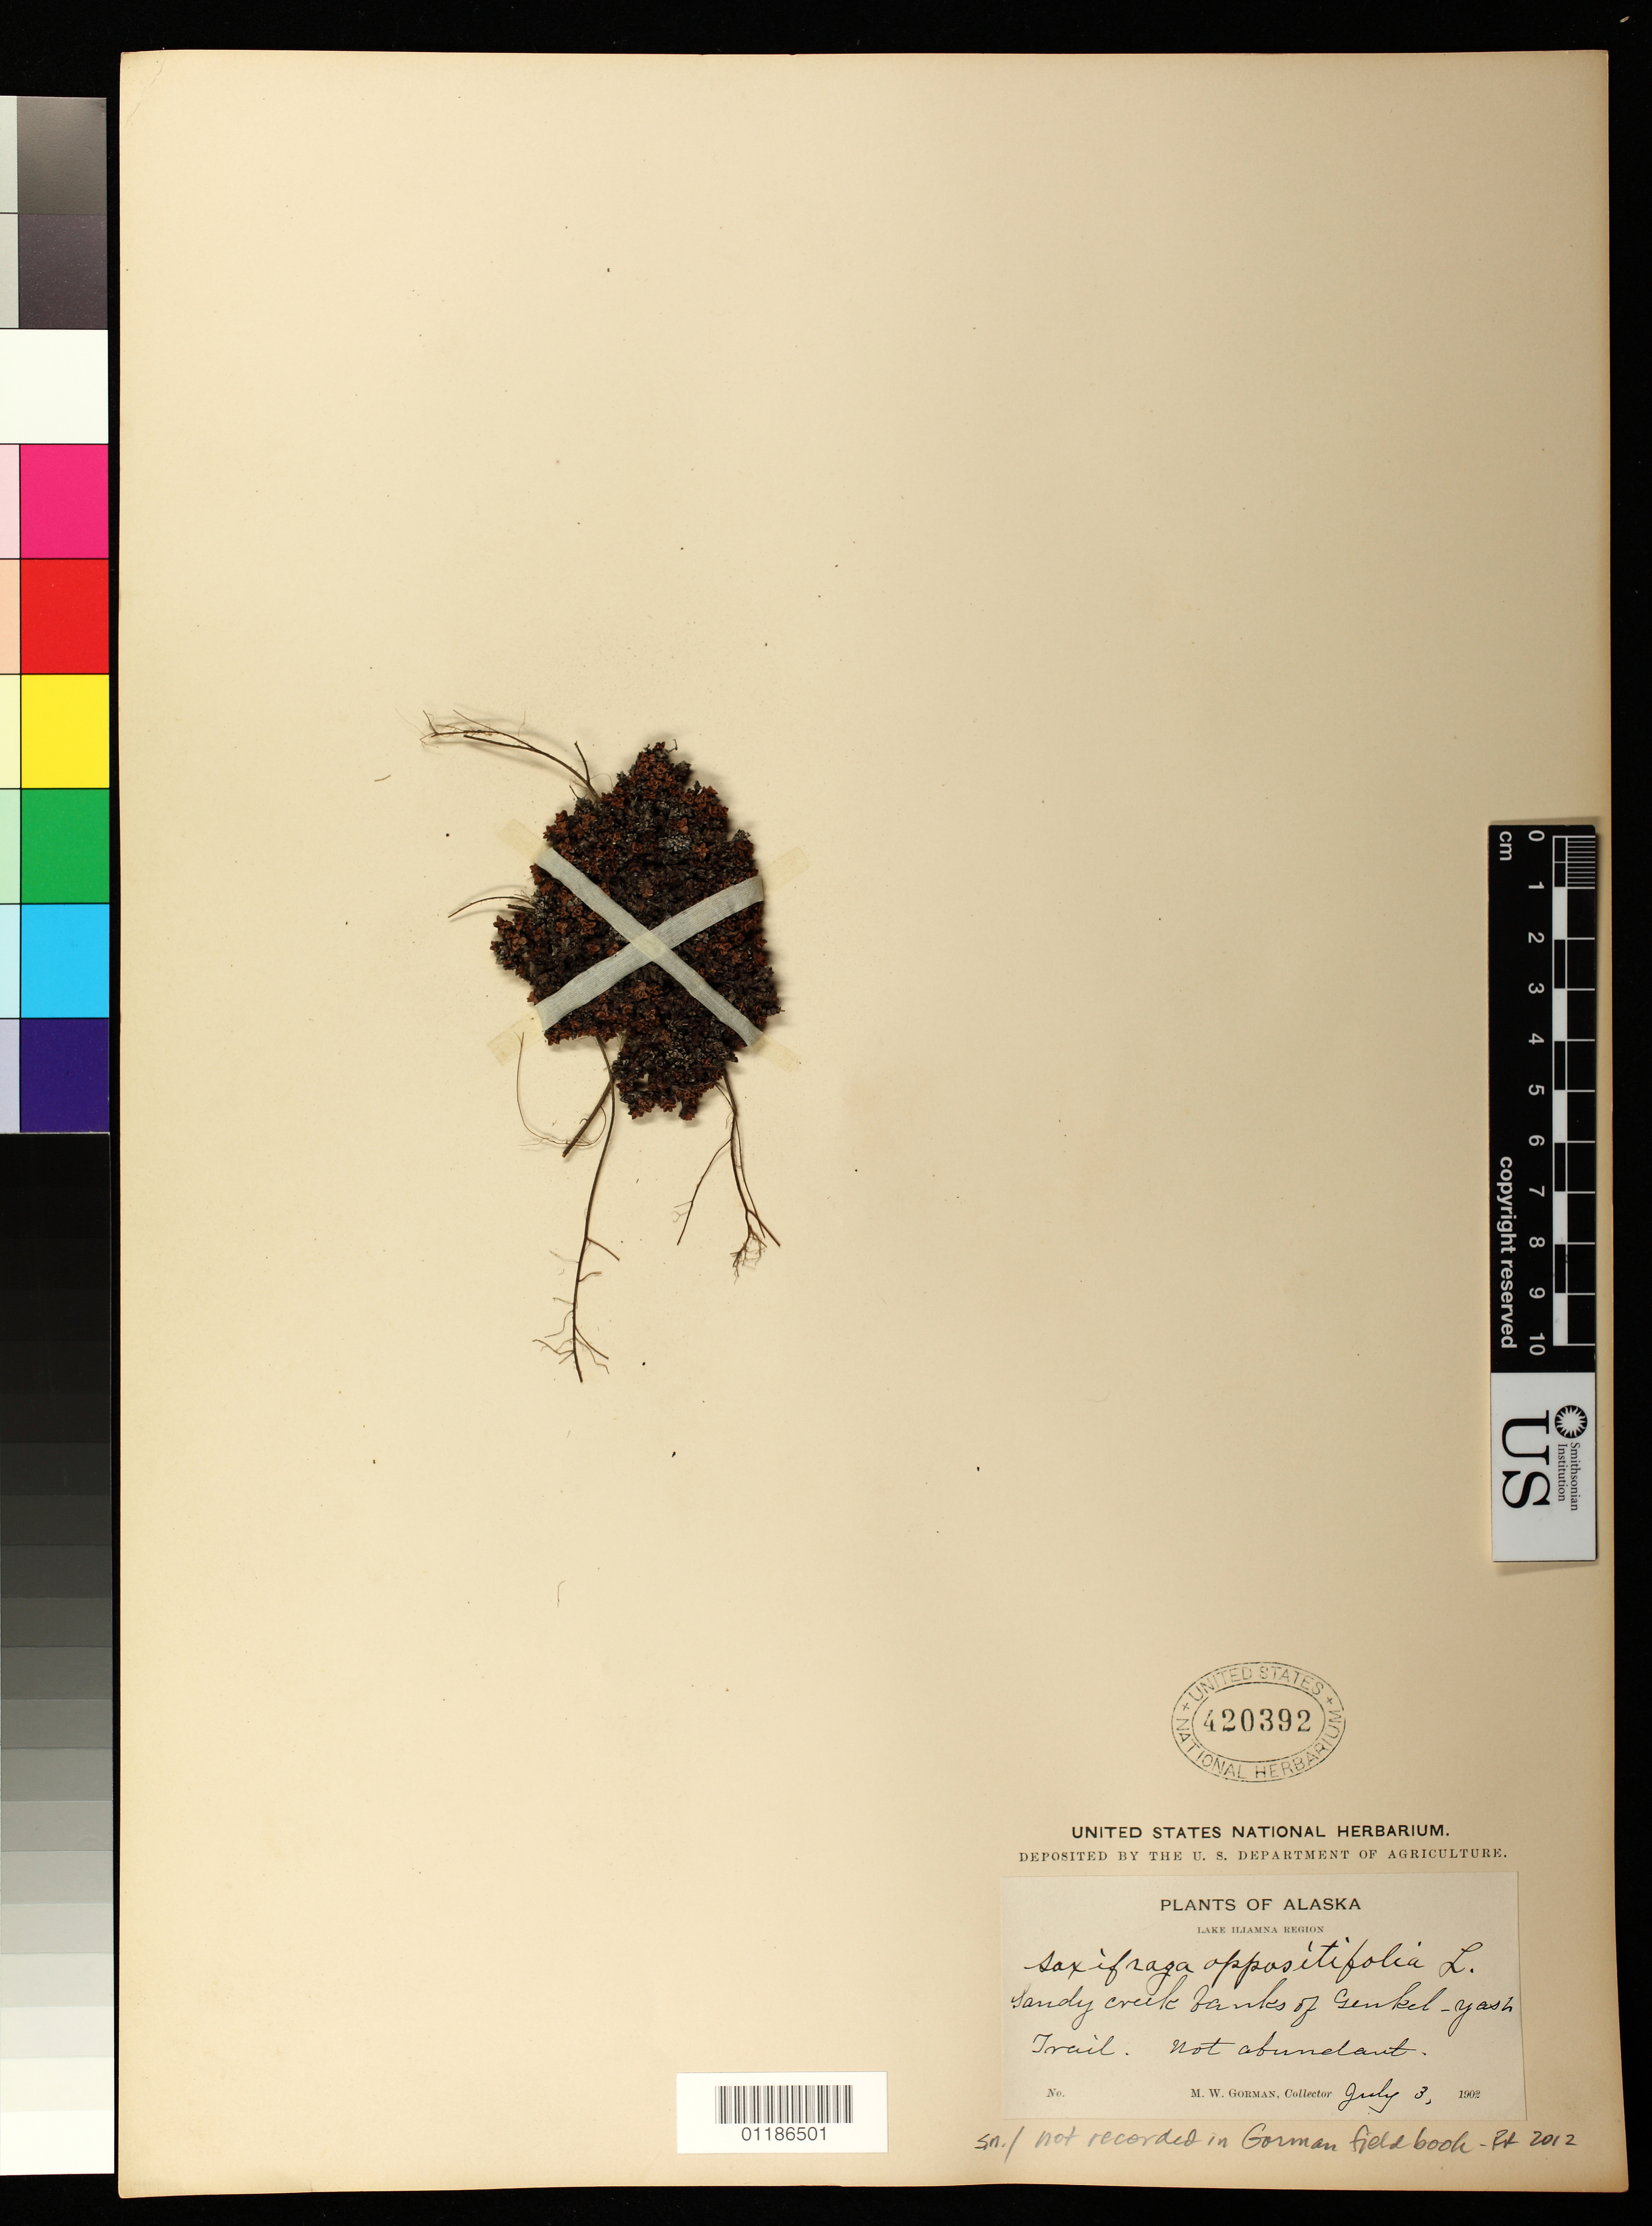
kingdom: Plantae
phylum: Tracheophyta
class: Magnoliopsida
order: Saxifragales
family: Saxifragaceae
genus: Saxifraga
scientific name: Saxifraga oppositifolia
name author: L.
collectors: M. W. Gorman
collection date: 1902-07-03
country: United States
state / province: Alaska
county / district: Lake and Peninsula Borough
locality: Sandy creek banks of [Ginkel-yesh] Trail.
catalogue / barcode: US 420392